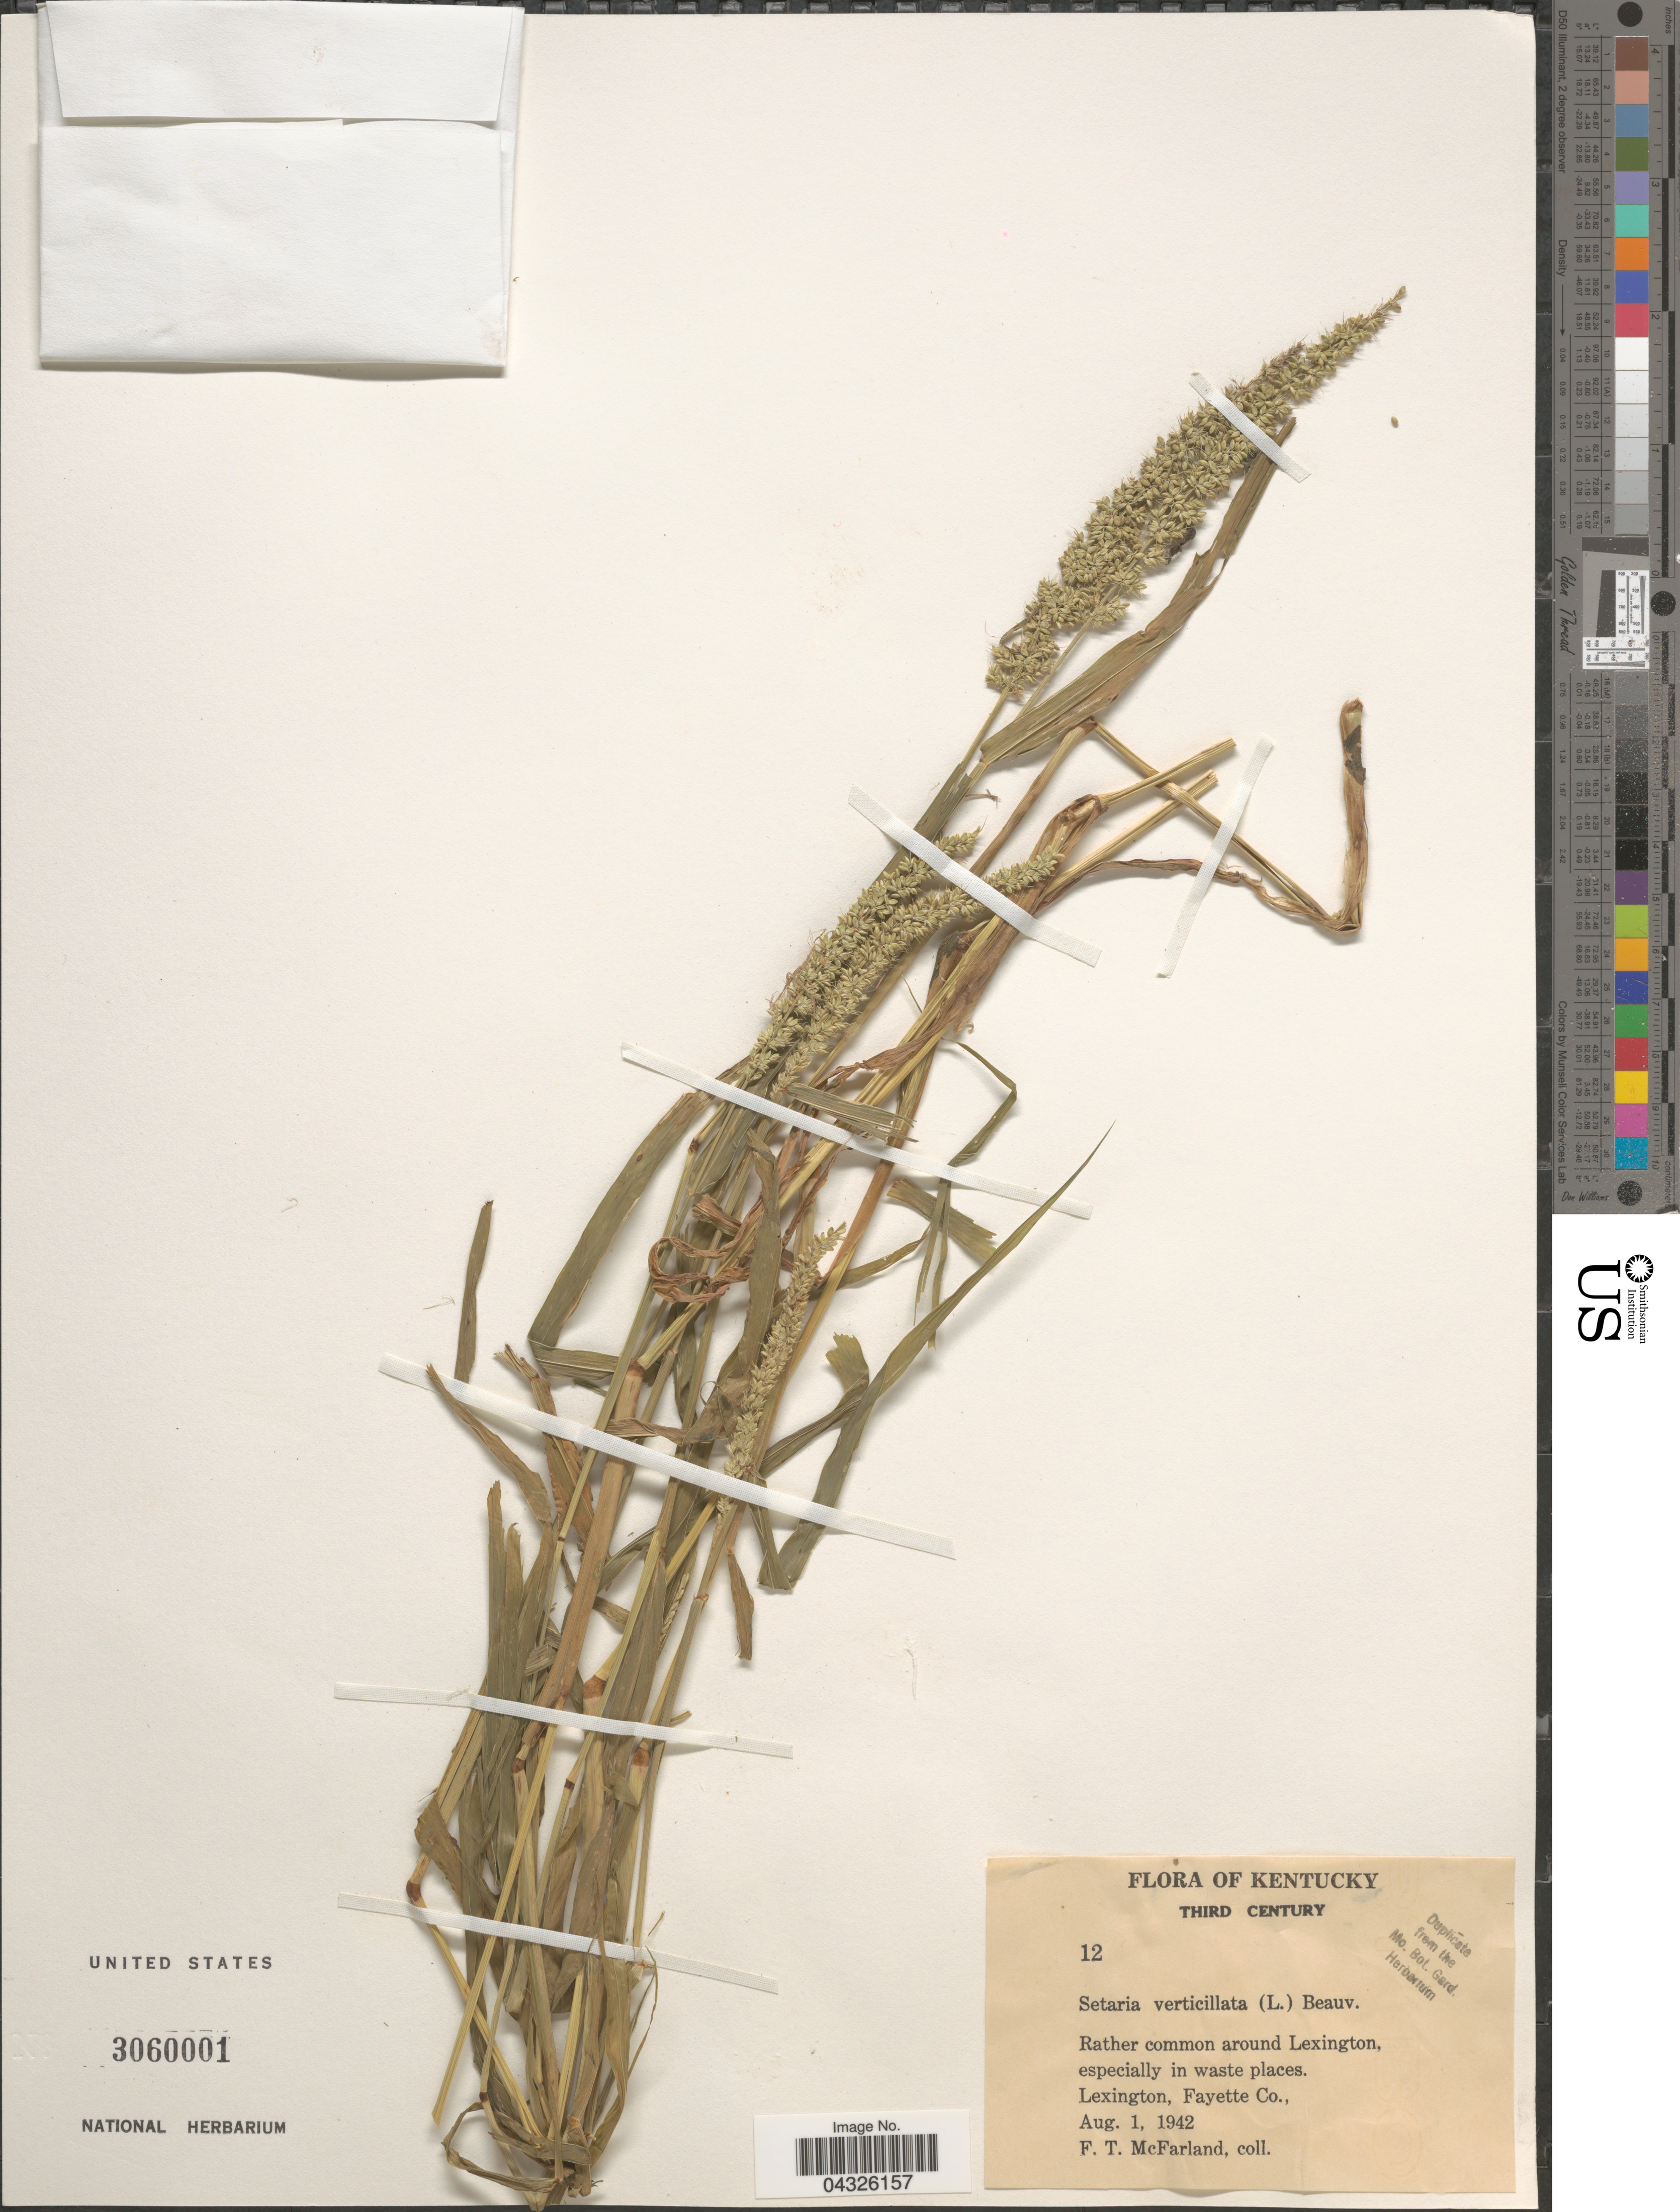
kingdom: Plantae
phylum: Tracheophyta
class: Liliopsida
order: Poales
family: Poaceae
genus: Setaria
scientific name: Setaria verticillata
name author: (L.) P. Beauv.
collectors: F. McFarland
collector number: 12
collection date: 1942-08-01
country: United States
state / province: Kentucky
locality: Third Century. Rather common around Lexington. Lexington, Fayette Co.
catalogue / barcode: US 3060001